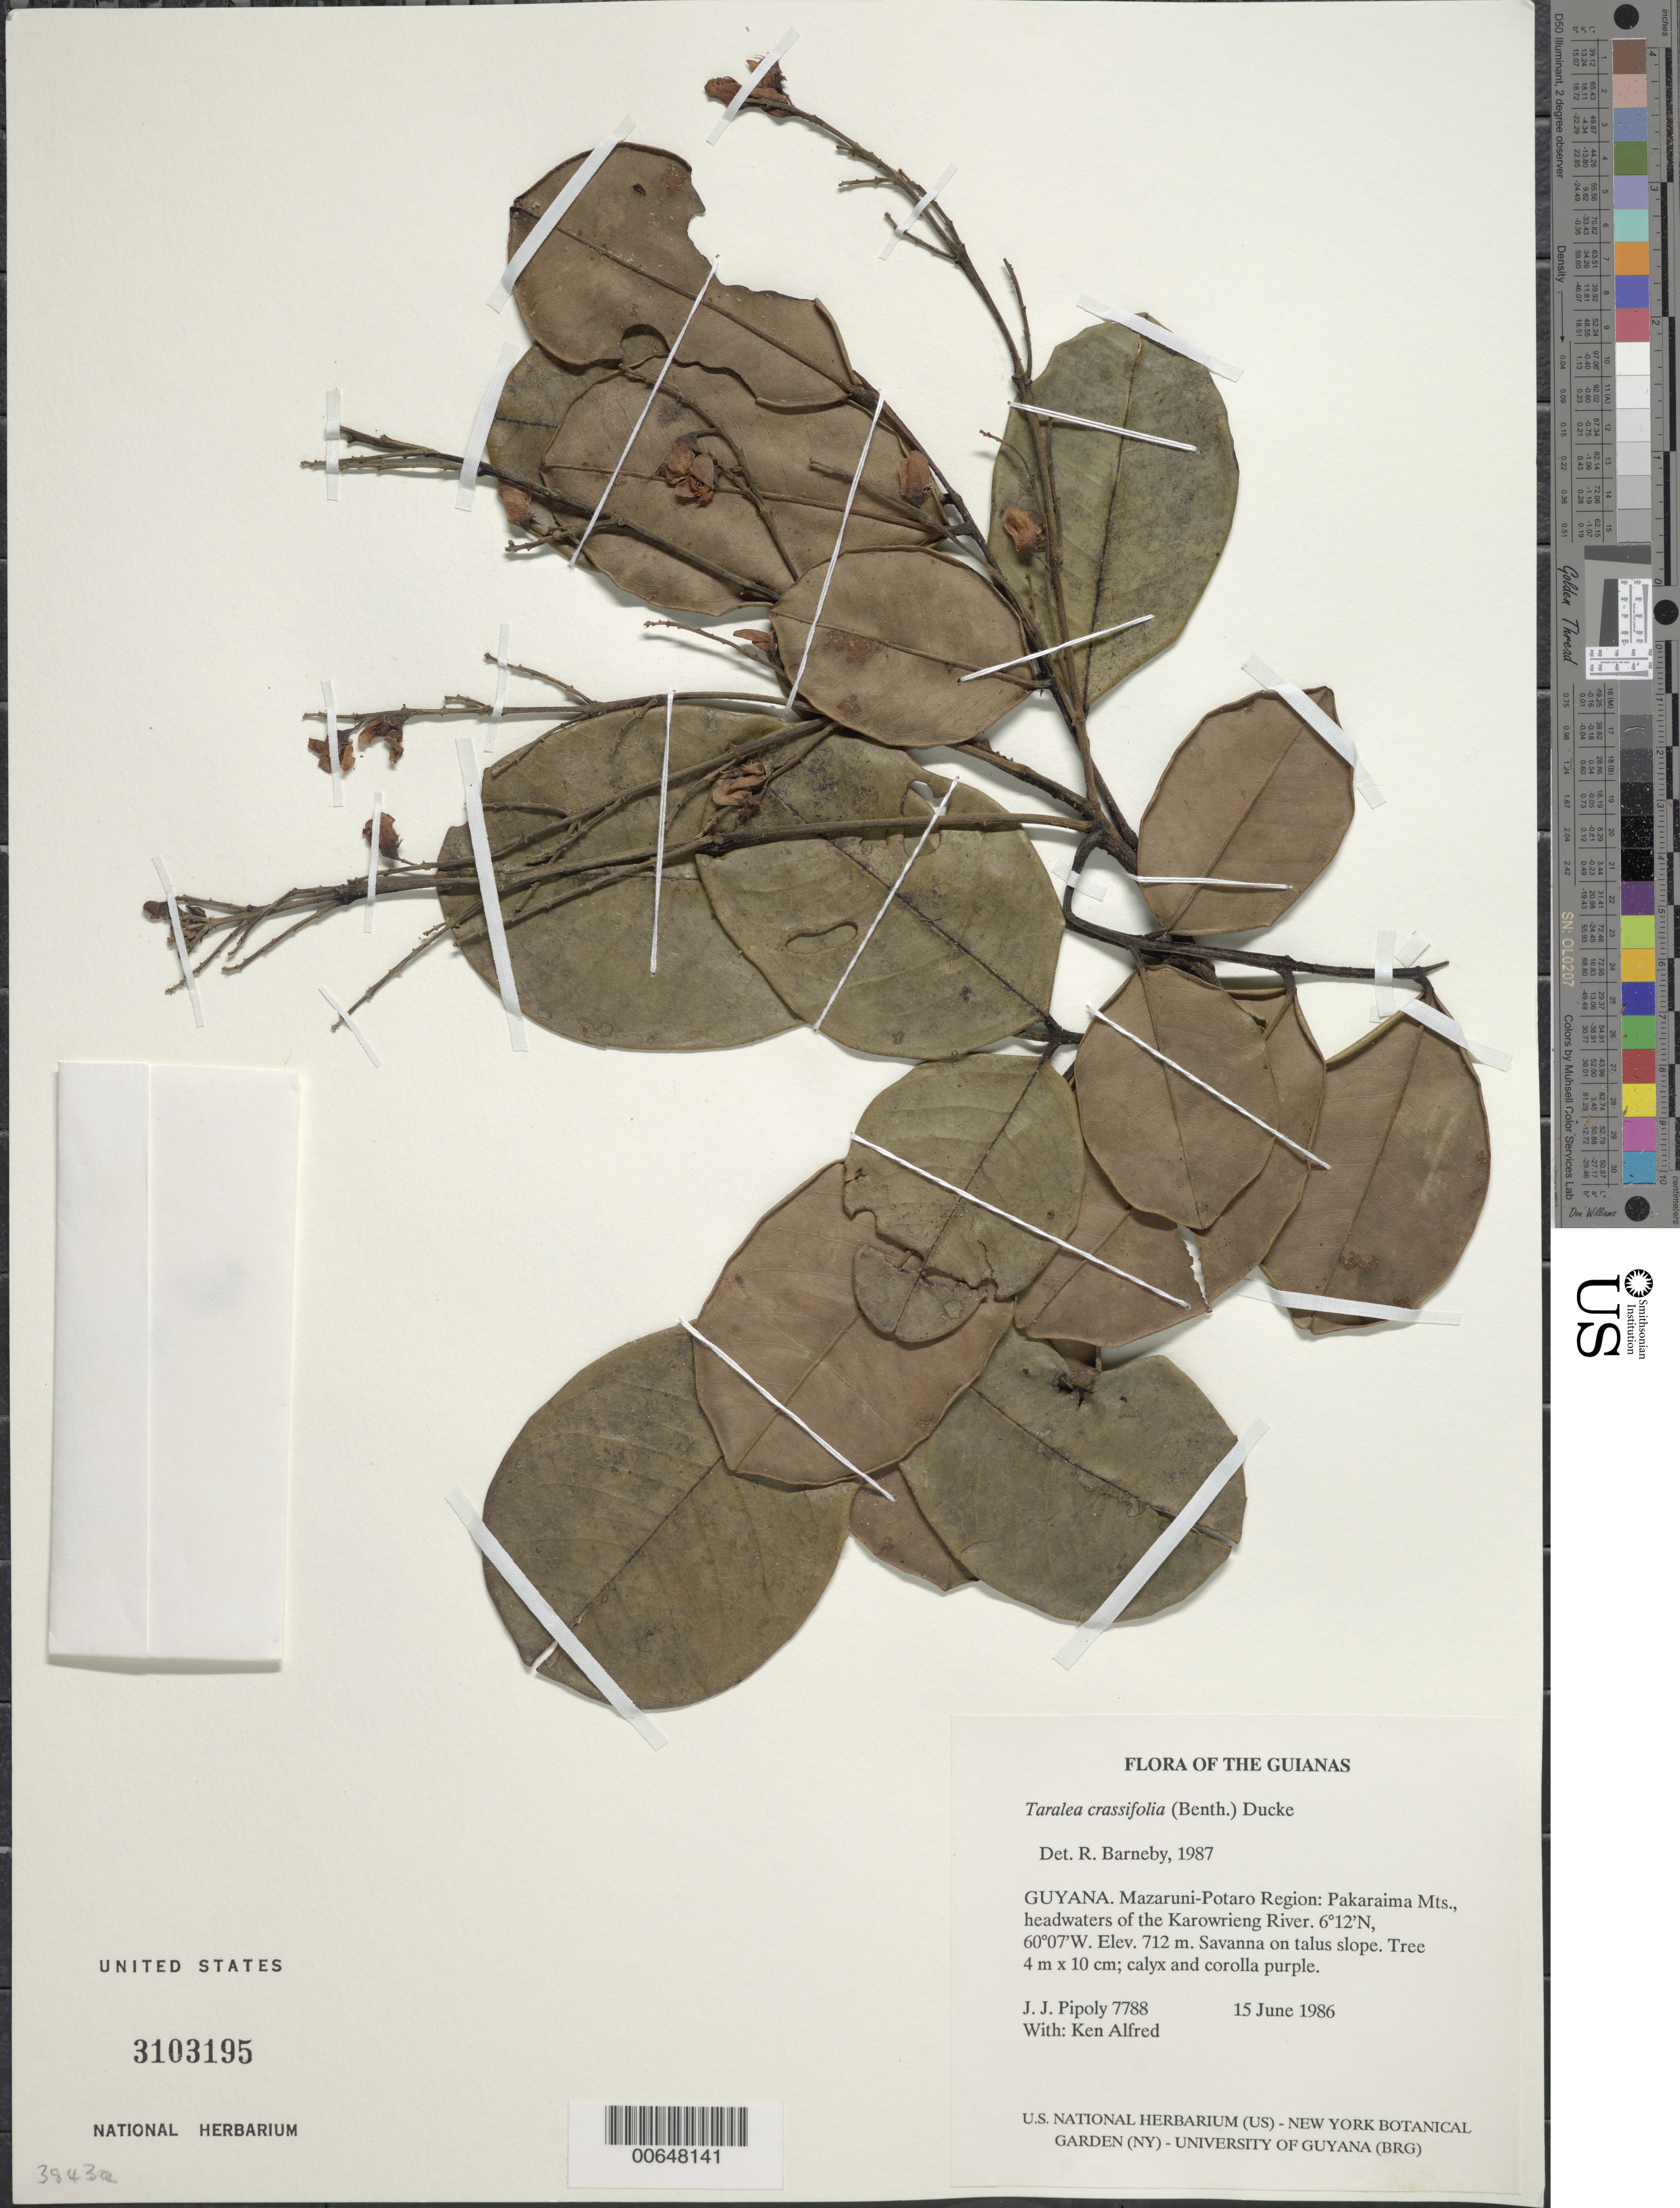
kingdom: Plantae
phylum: Tracheophyta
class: Magnoliopsida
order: Fabales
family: Fabaceae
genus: Taralea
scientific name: Taralea crassifolia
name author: (Spruce ex Benth.) Ducke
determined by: Barneby, Rupert C., (NY)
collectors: J. J. Pipoly & K. Alfred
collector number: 7788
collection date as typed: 15 June 1986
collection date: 1986-06-15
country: Guyana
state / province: Cuyuni-Mazaruni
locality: Pakaraima Mts., headwaters of the Karowrieng River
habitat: Savanna on talus slope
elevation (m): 712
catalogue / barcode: US 3103195